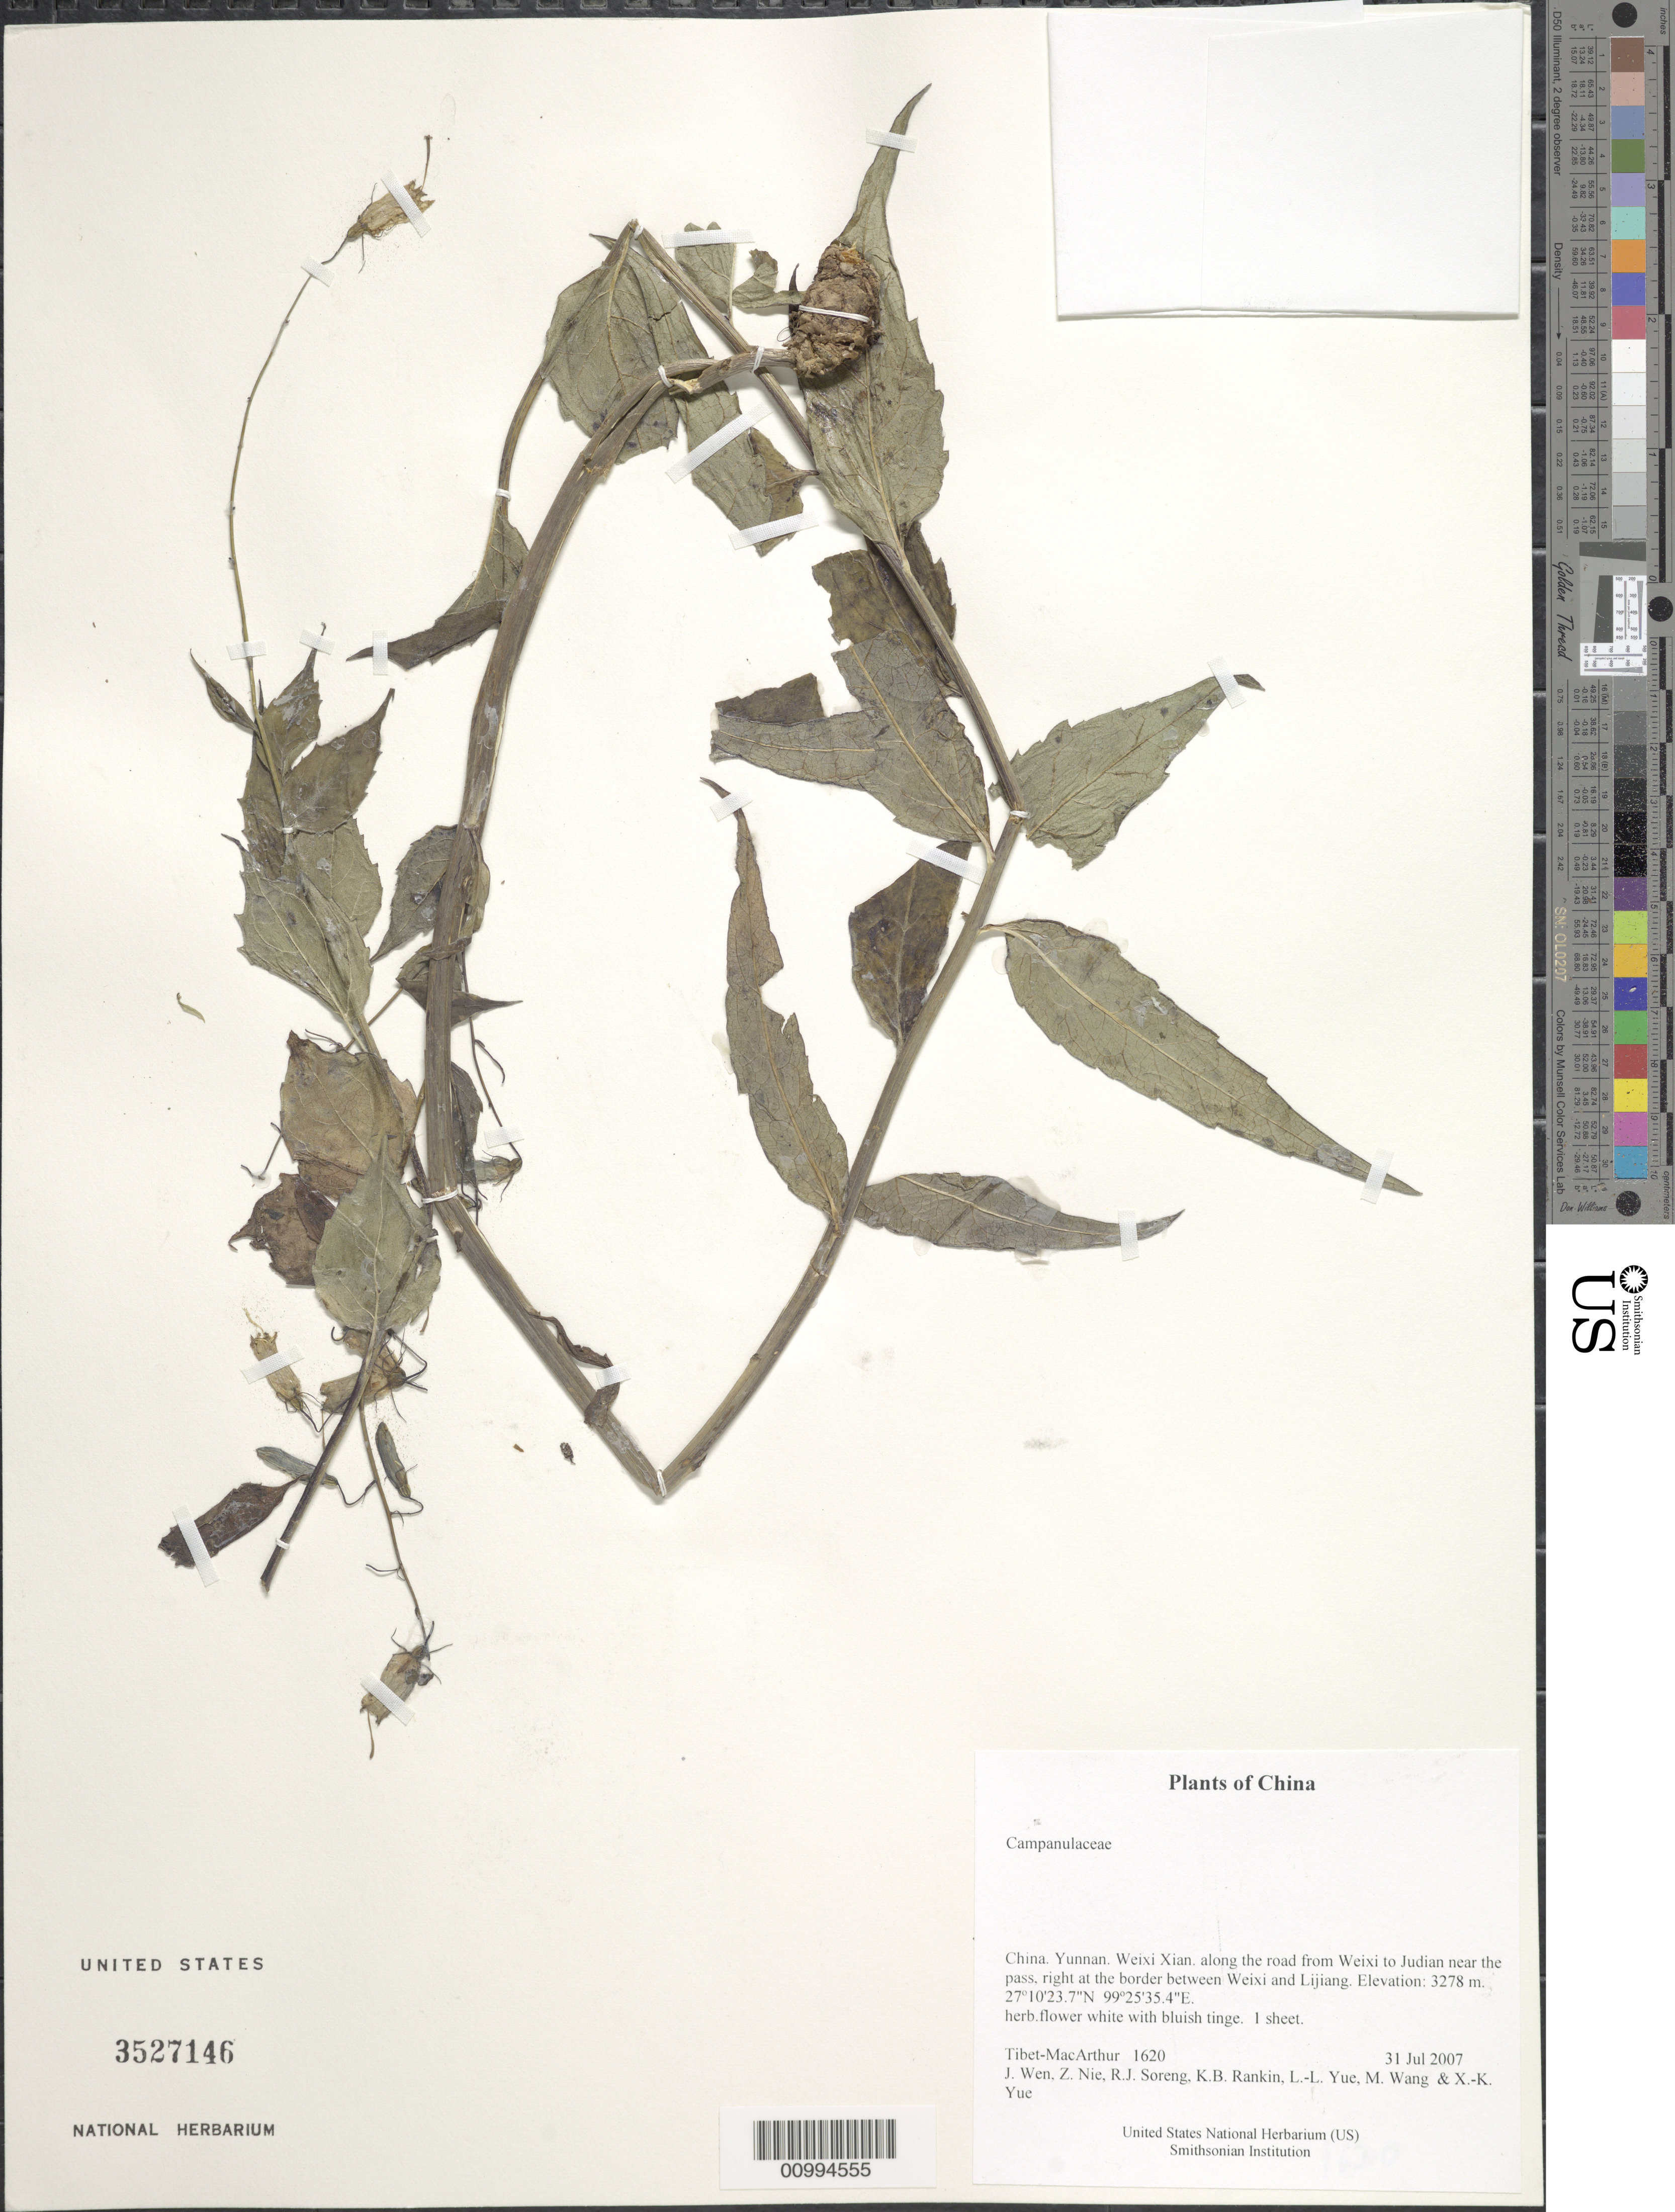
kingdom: Plantae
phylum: Tracheophyta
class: Magnoliopsida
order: Asterales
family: Campanulaceae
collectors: Tibet-MacArthur, J. Wen, Z. Nie, R. J. Soreng, K. Rankin, L. Yue, M. Wang & X. Yue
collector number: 1620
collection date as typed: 31 Jul 2007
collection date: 2007-07-31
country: China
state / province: Yunnan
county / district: Weixi Xian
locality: along the road from Weixi to Judian near the pass, right at the border between Weixi and Lijiang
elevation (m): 3278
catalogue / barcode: US 3527146